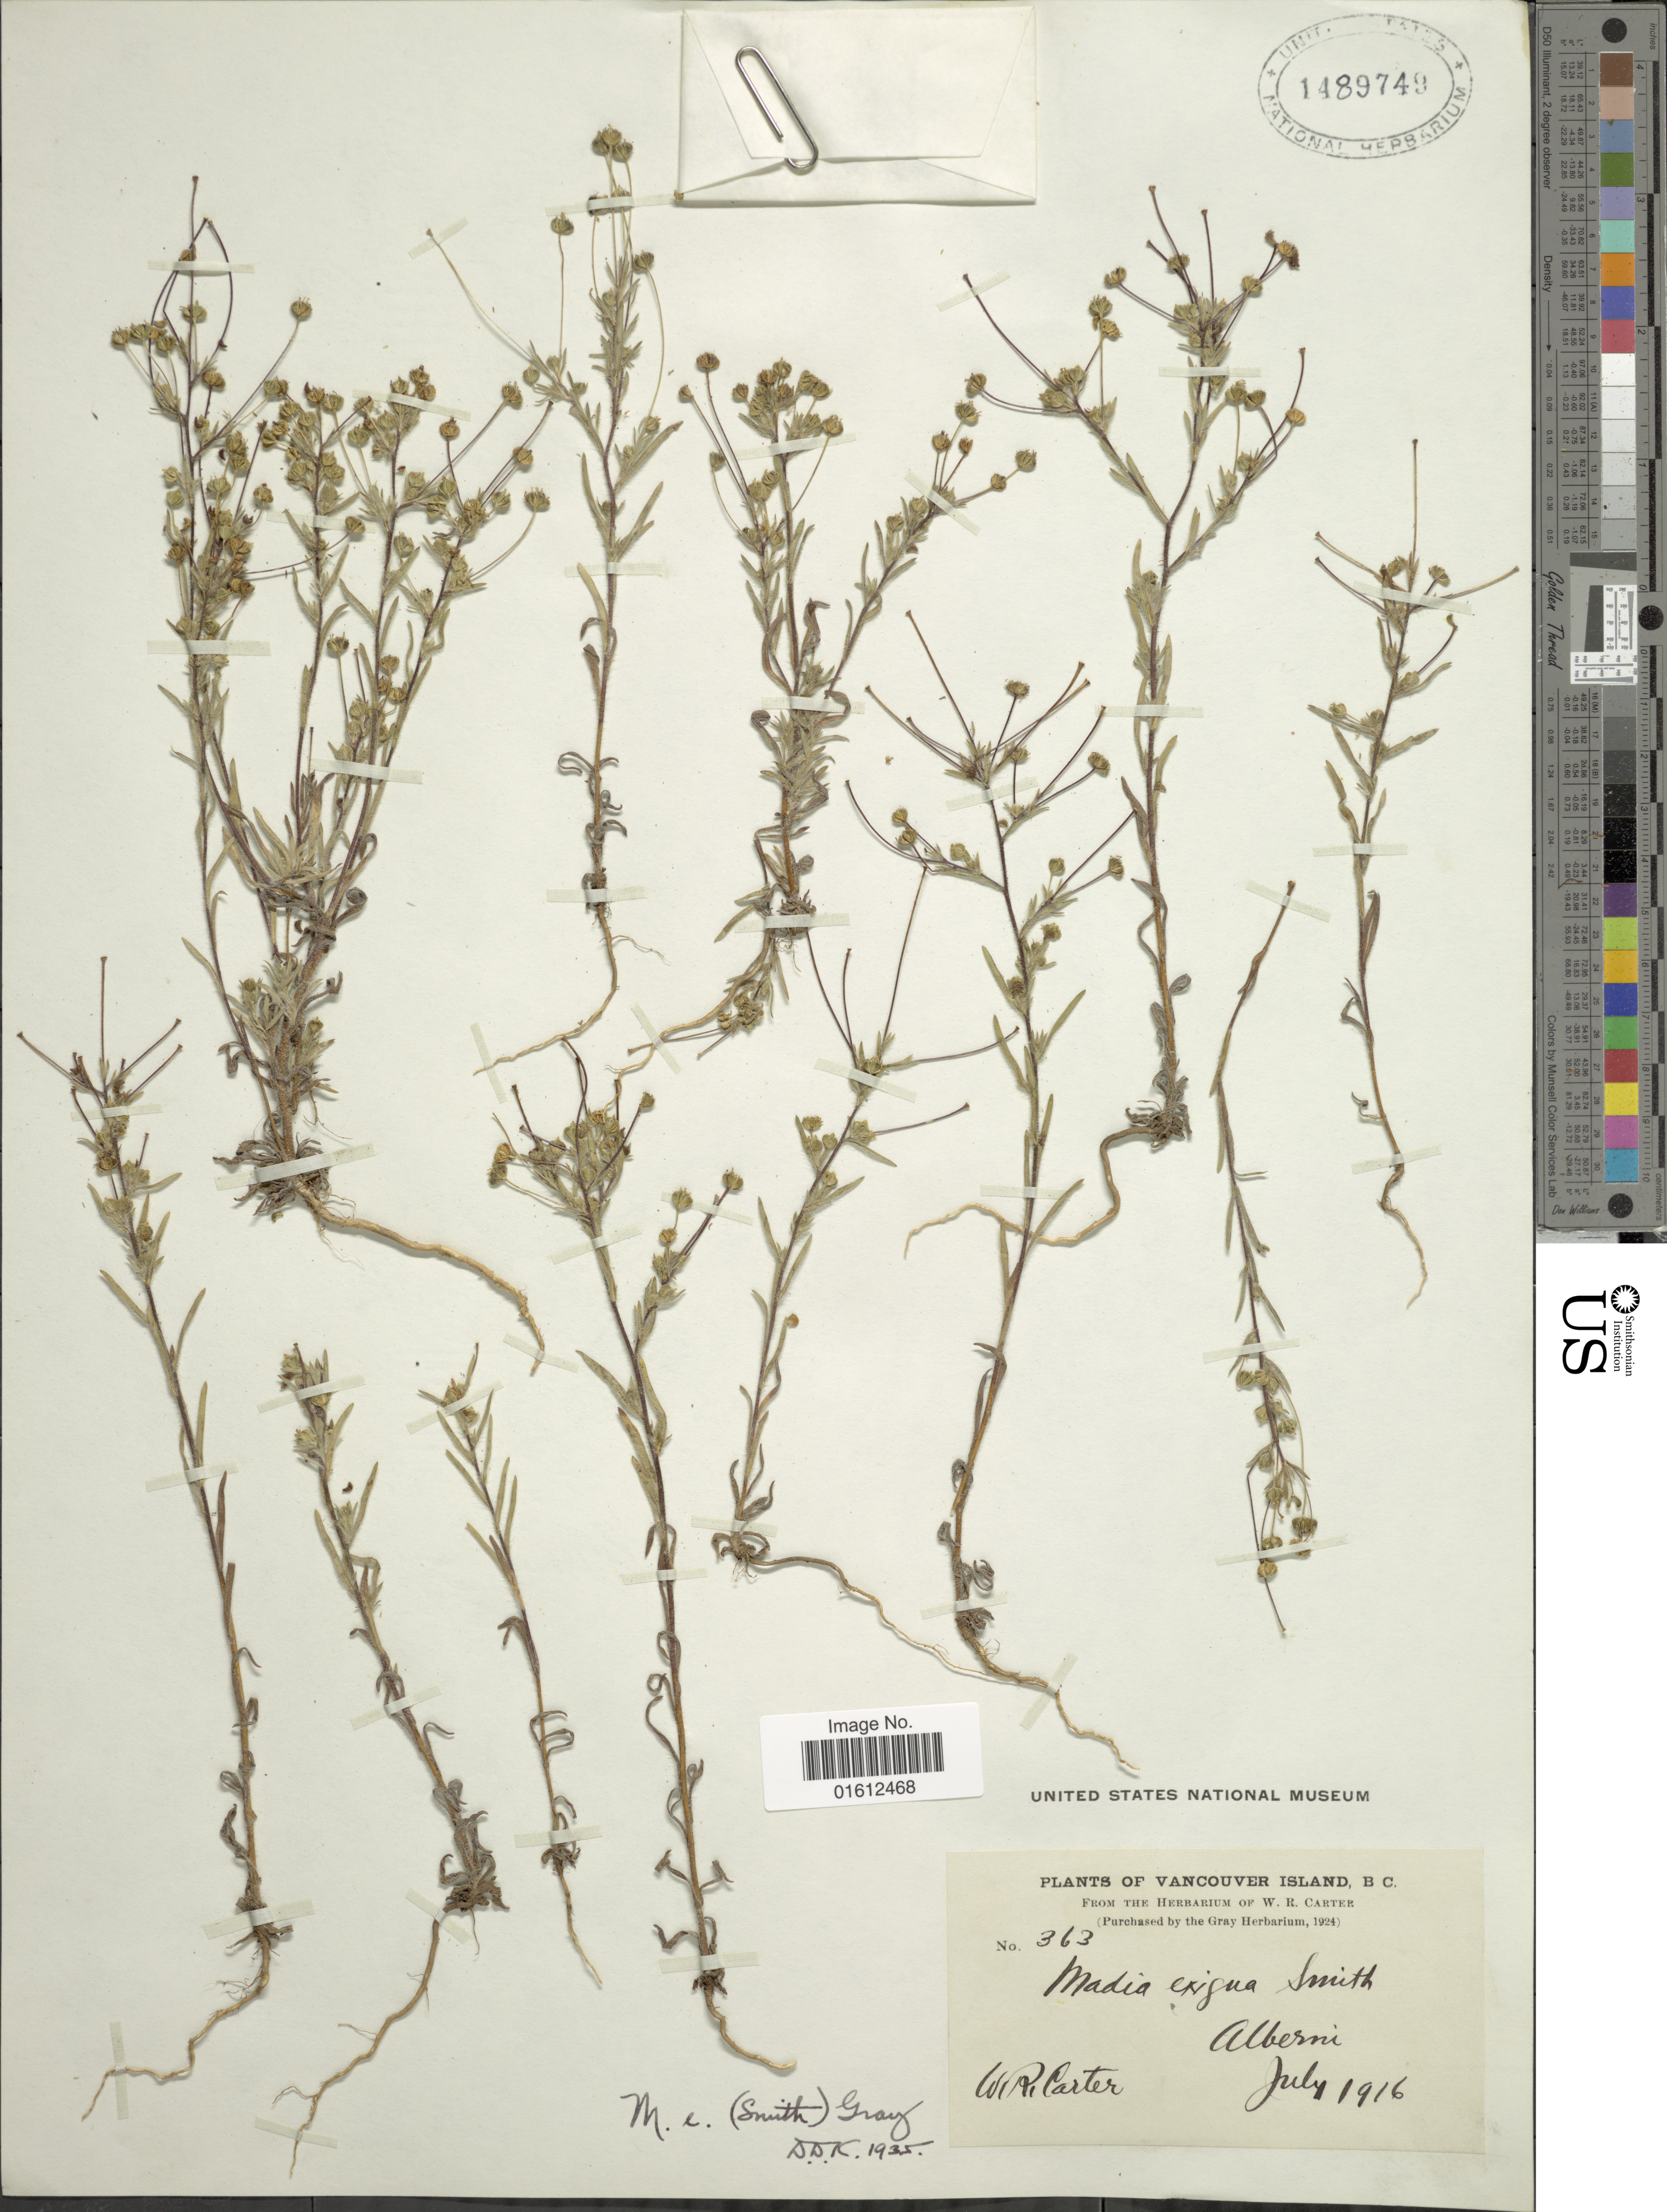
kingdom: Plantae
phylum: Tracheophyta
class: Magnoliopsida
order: Asterales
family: Asteraceae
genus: Madia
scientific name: Madia exigua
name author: (Sm.) A. Gray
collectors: W. R. Carter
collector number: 363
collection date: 1916-07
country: Canada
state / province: British Columbia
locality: Vancouver Island. Alberni.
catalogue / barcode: US 1489749